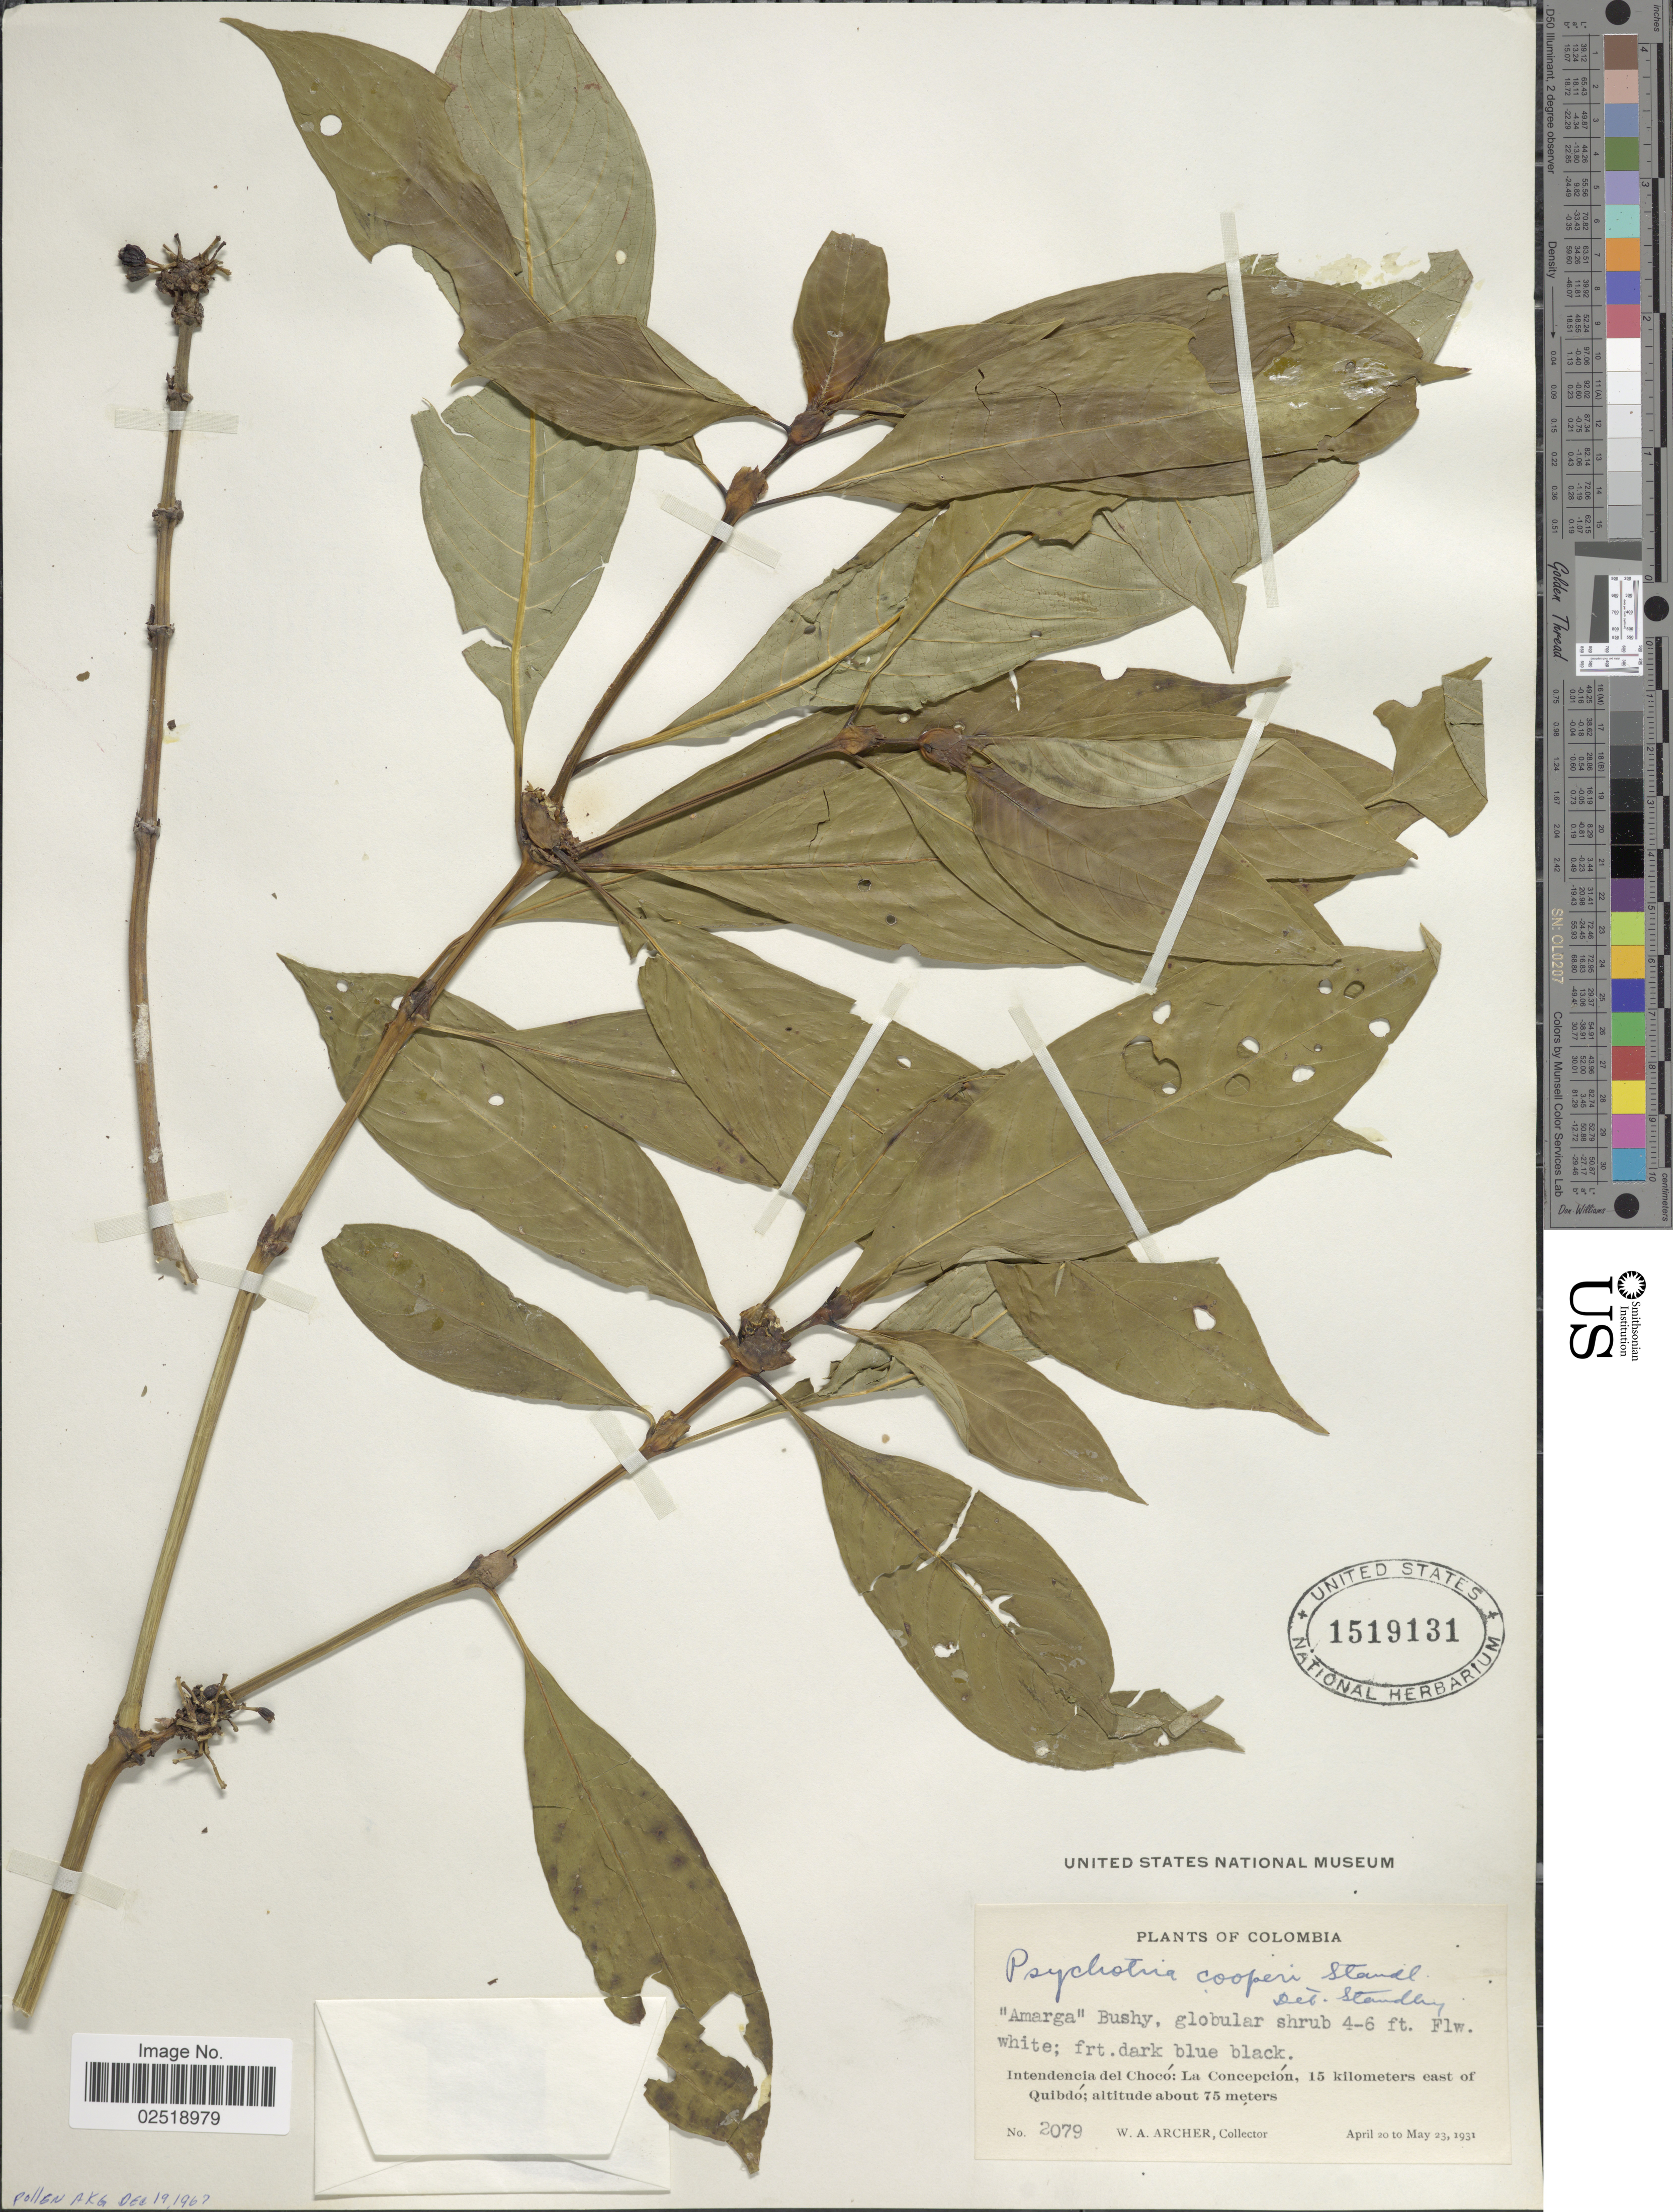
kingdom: Plantae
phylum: Tracheophyta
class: Magnoliopsida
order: Gentianales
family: Rubiaceae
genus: Psychotria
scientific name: Psychotria cooperi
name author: Standl.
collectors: W. A. Archer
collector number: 2079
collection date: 1931-04-20/1931-05-23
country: Colombia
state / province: Chocó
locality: Intendencia del Chocó: La Concepción, 15 kilometers east of Quibdó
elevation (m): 75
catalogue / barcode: US 1519131